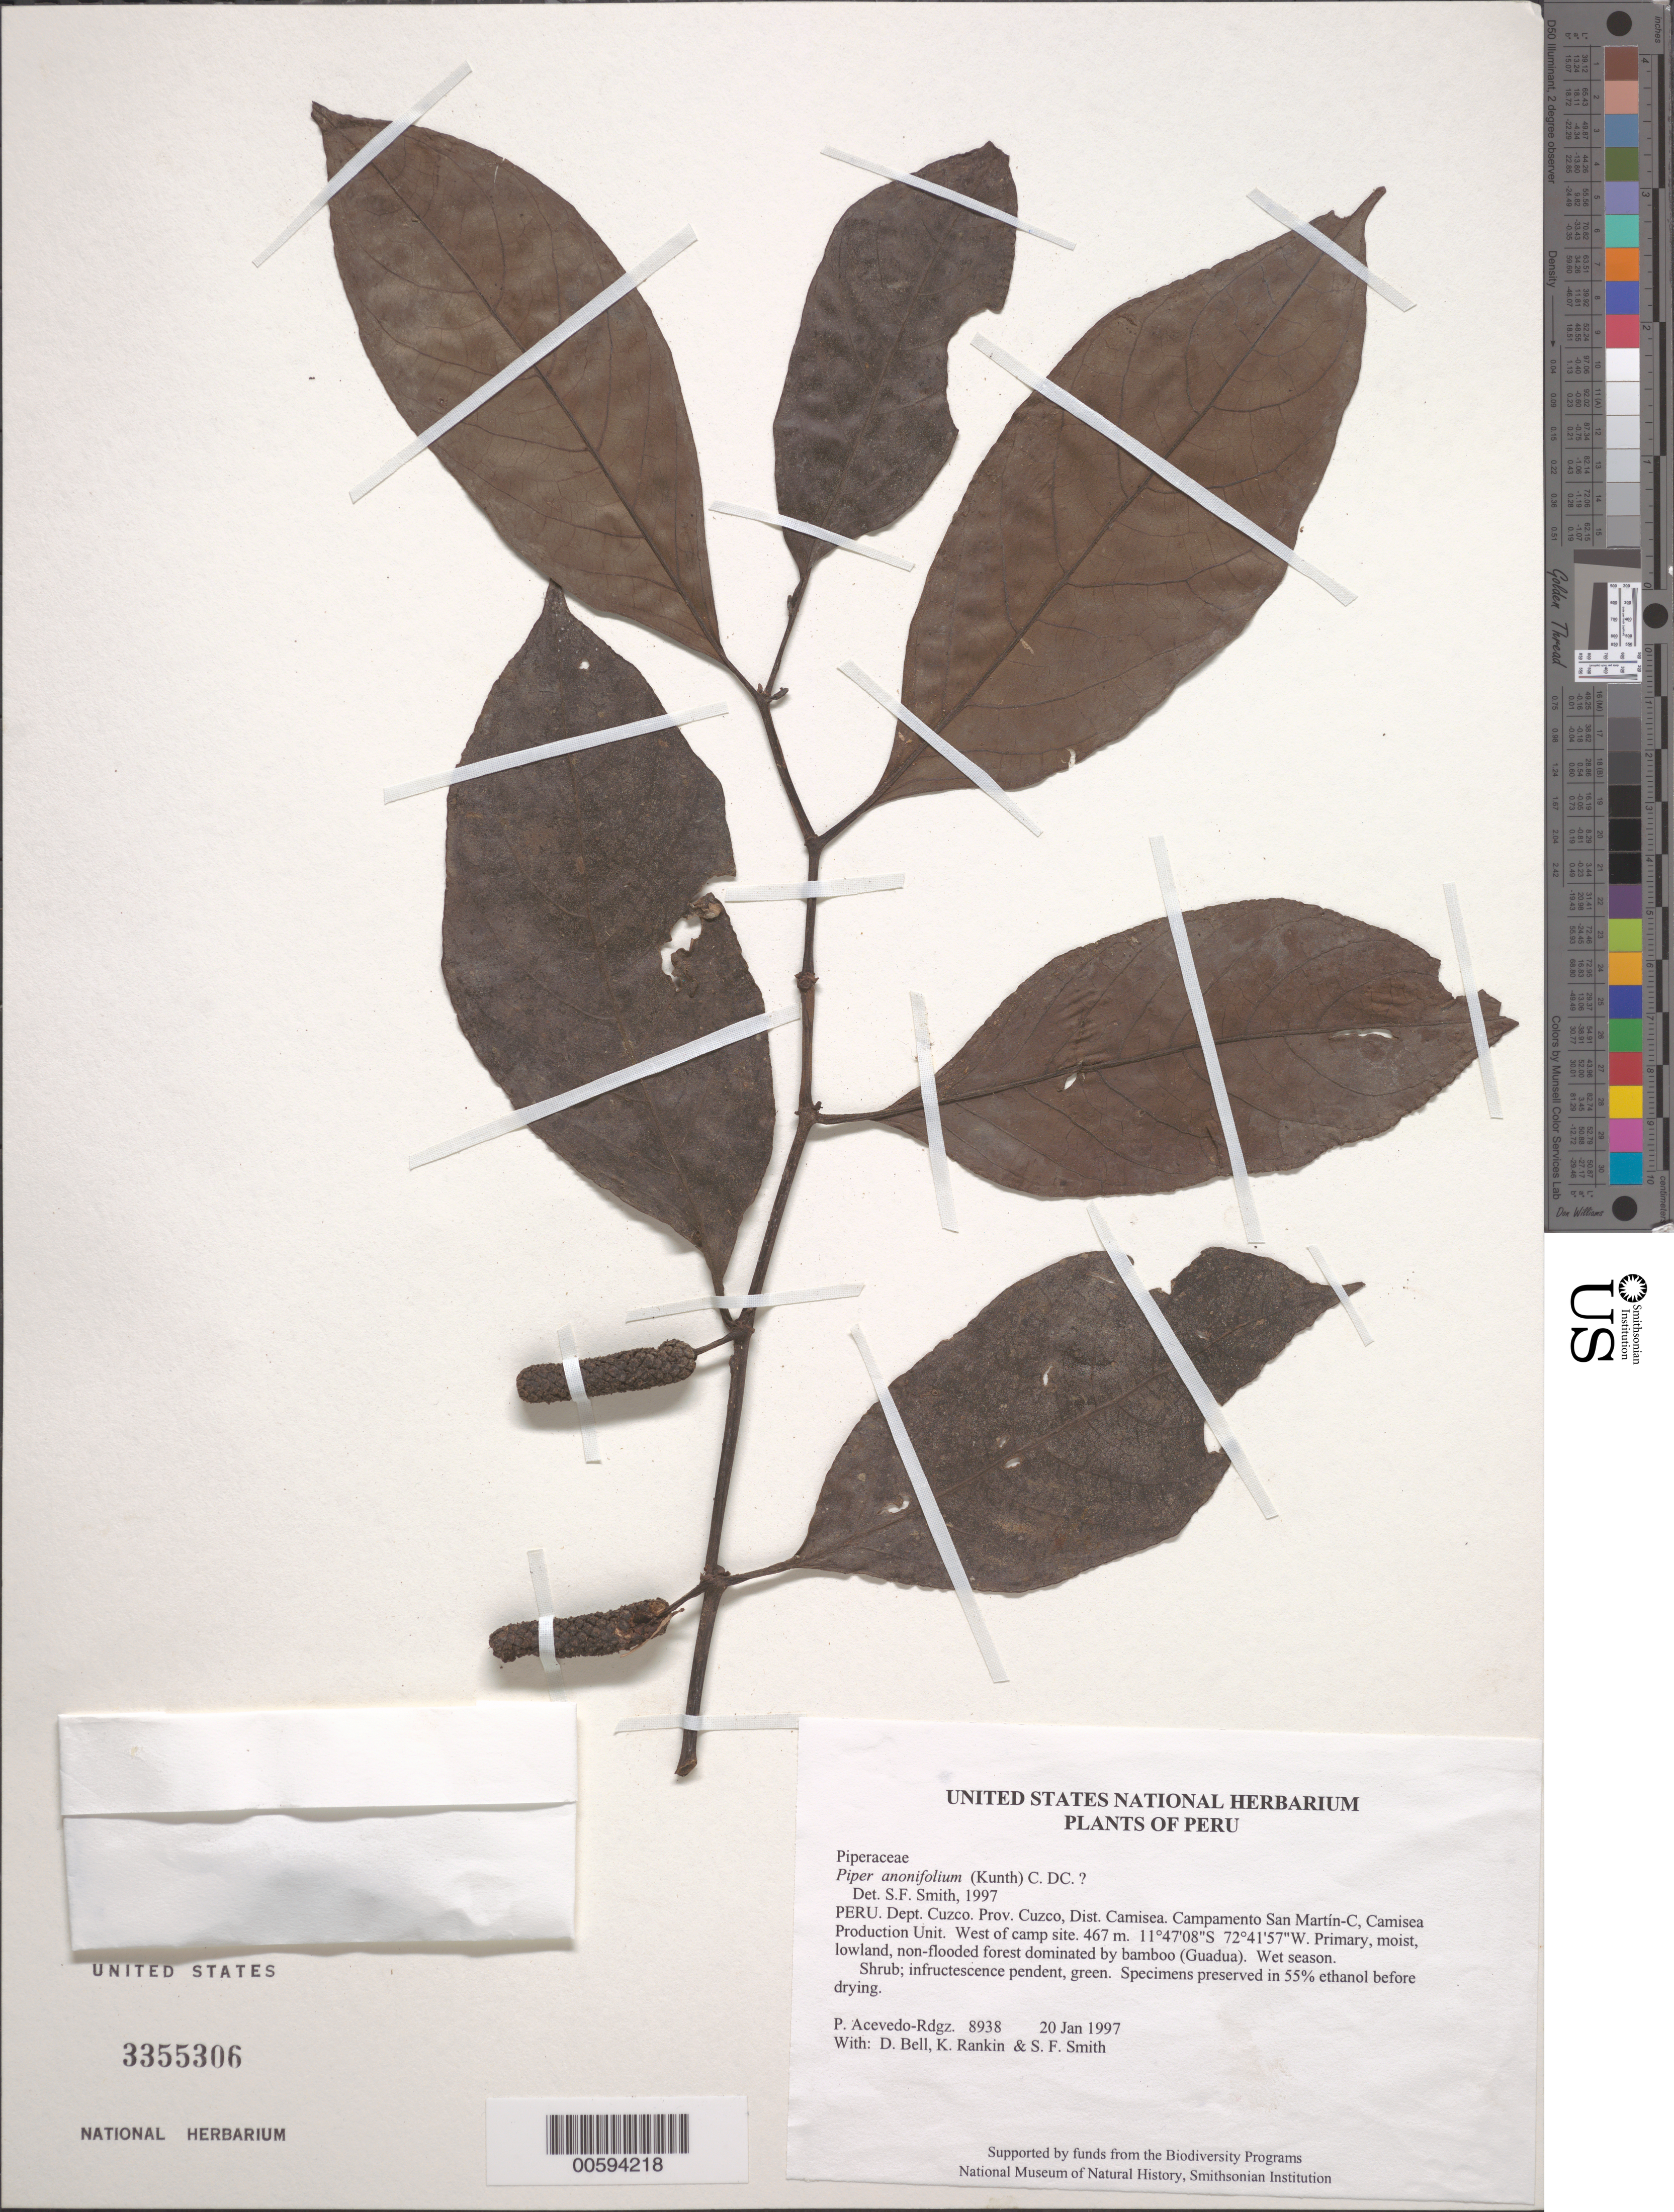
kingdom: Plantae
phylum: Tracheophyta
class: Magnoliopsida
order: Piperales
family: Piperaceae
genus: Piper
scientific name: Piper anonifolium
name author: (Kunth) C. DC.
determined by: Smith, Stephen F., (US), NMNH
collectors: P. Acevedo-Rodr., D. A. Bell, K. B. Rankin & S.F. Smith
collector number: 8938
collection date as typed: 20 Jan 1997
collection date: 1997-01-20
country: Peru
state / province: Cusco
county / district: Cusco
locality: Districto Camisea, Campamento San Martín-C, Camisea Production Unit. West of camp site.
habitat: Primary, moist, lowland, non-flooded forest dominated by bamboo (Guadua). Wet season.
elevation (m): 467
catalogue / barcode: US 3355306